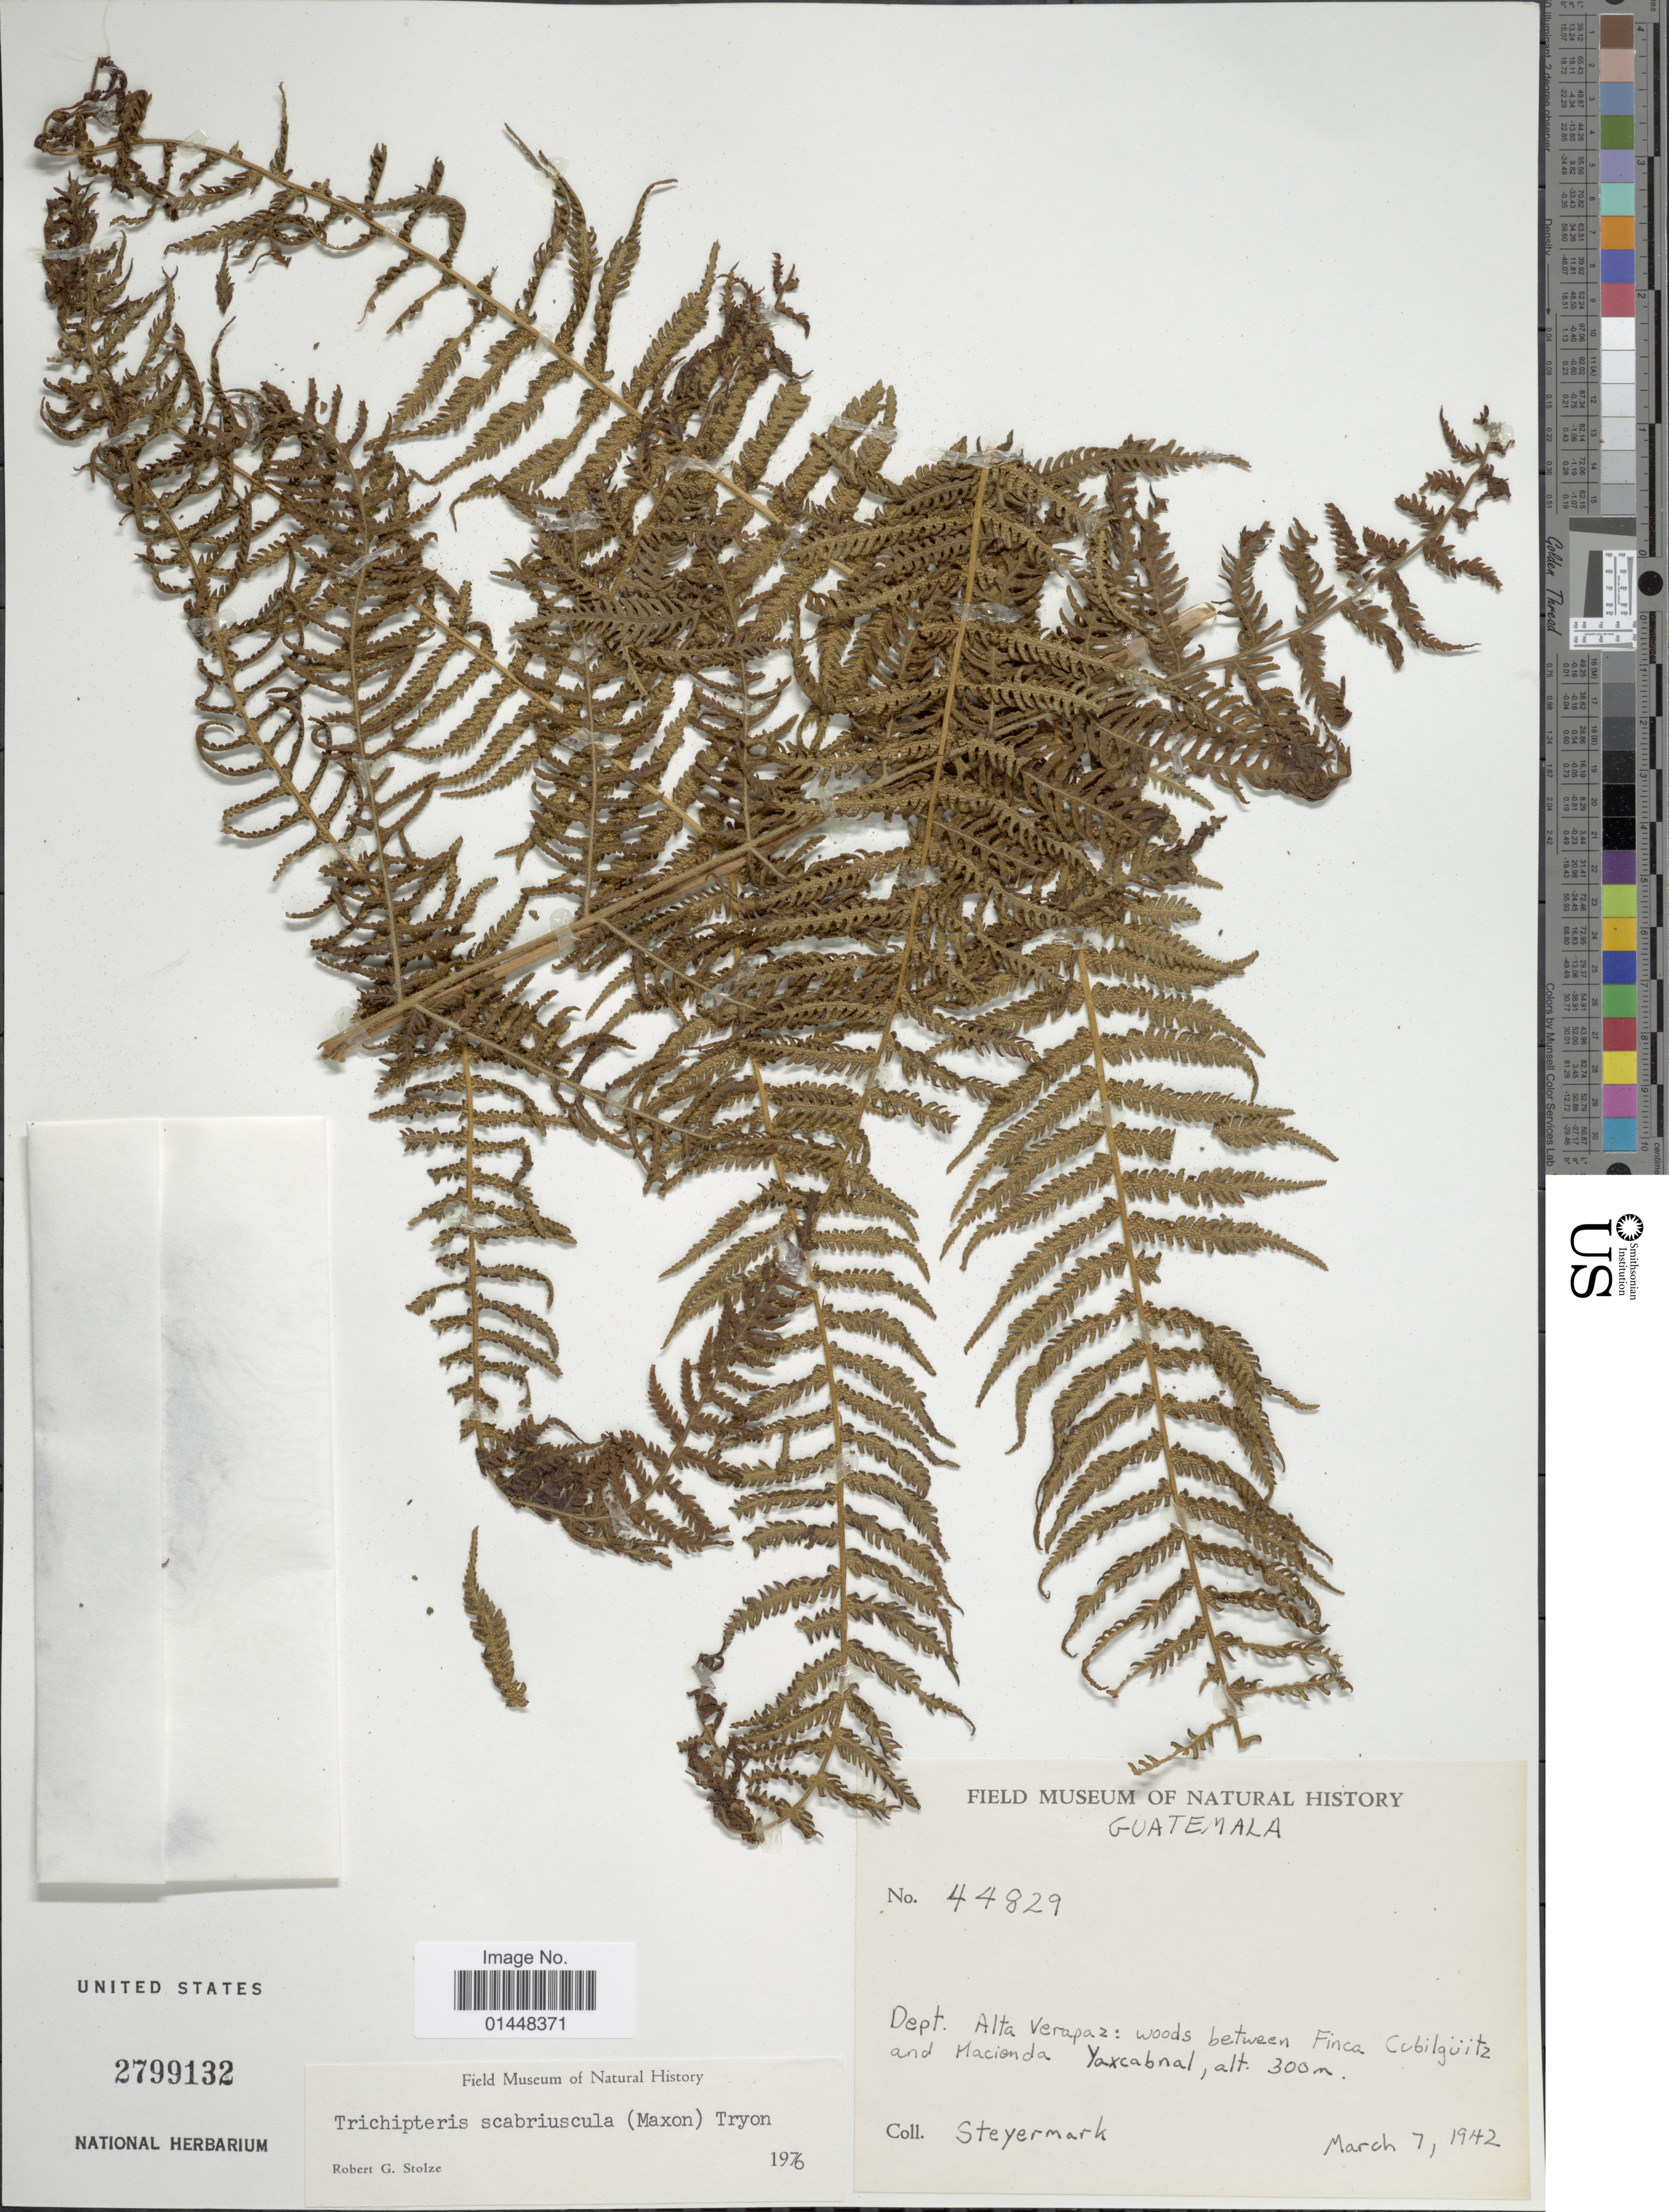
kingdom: Plantae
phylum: Tracheophyta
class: Polypodiopsida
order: Cyatheales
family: Cyatheaceae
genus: Cyathea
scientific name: Cyathea bicrenata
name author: Liebm.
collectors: J. Steyermark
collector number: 44829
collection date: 1942-03-07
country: Guatemala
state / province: Alta Verapaz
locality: Guatemala, Dept. Alta Verapaz: woods between Finca Cubilguitz and Hacienda Yaxcabanal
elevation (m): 300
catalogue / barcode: US 2799132